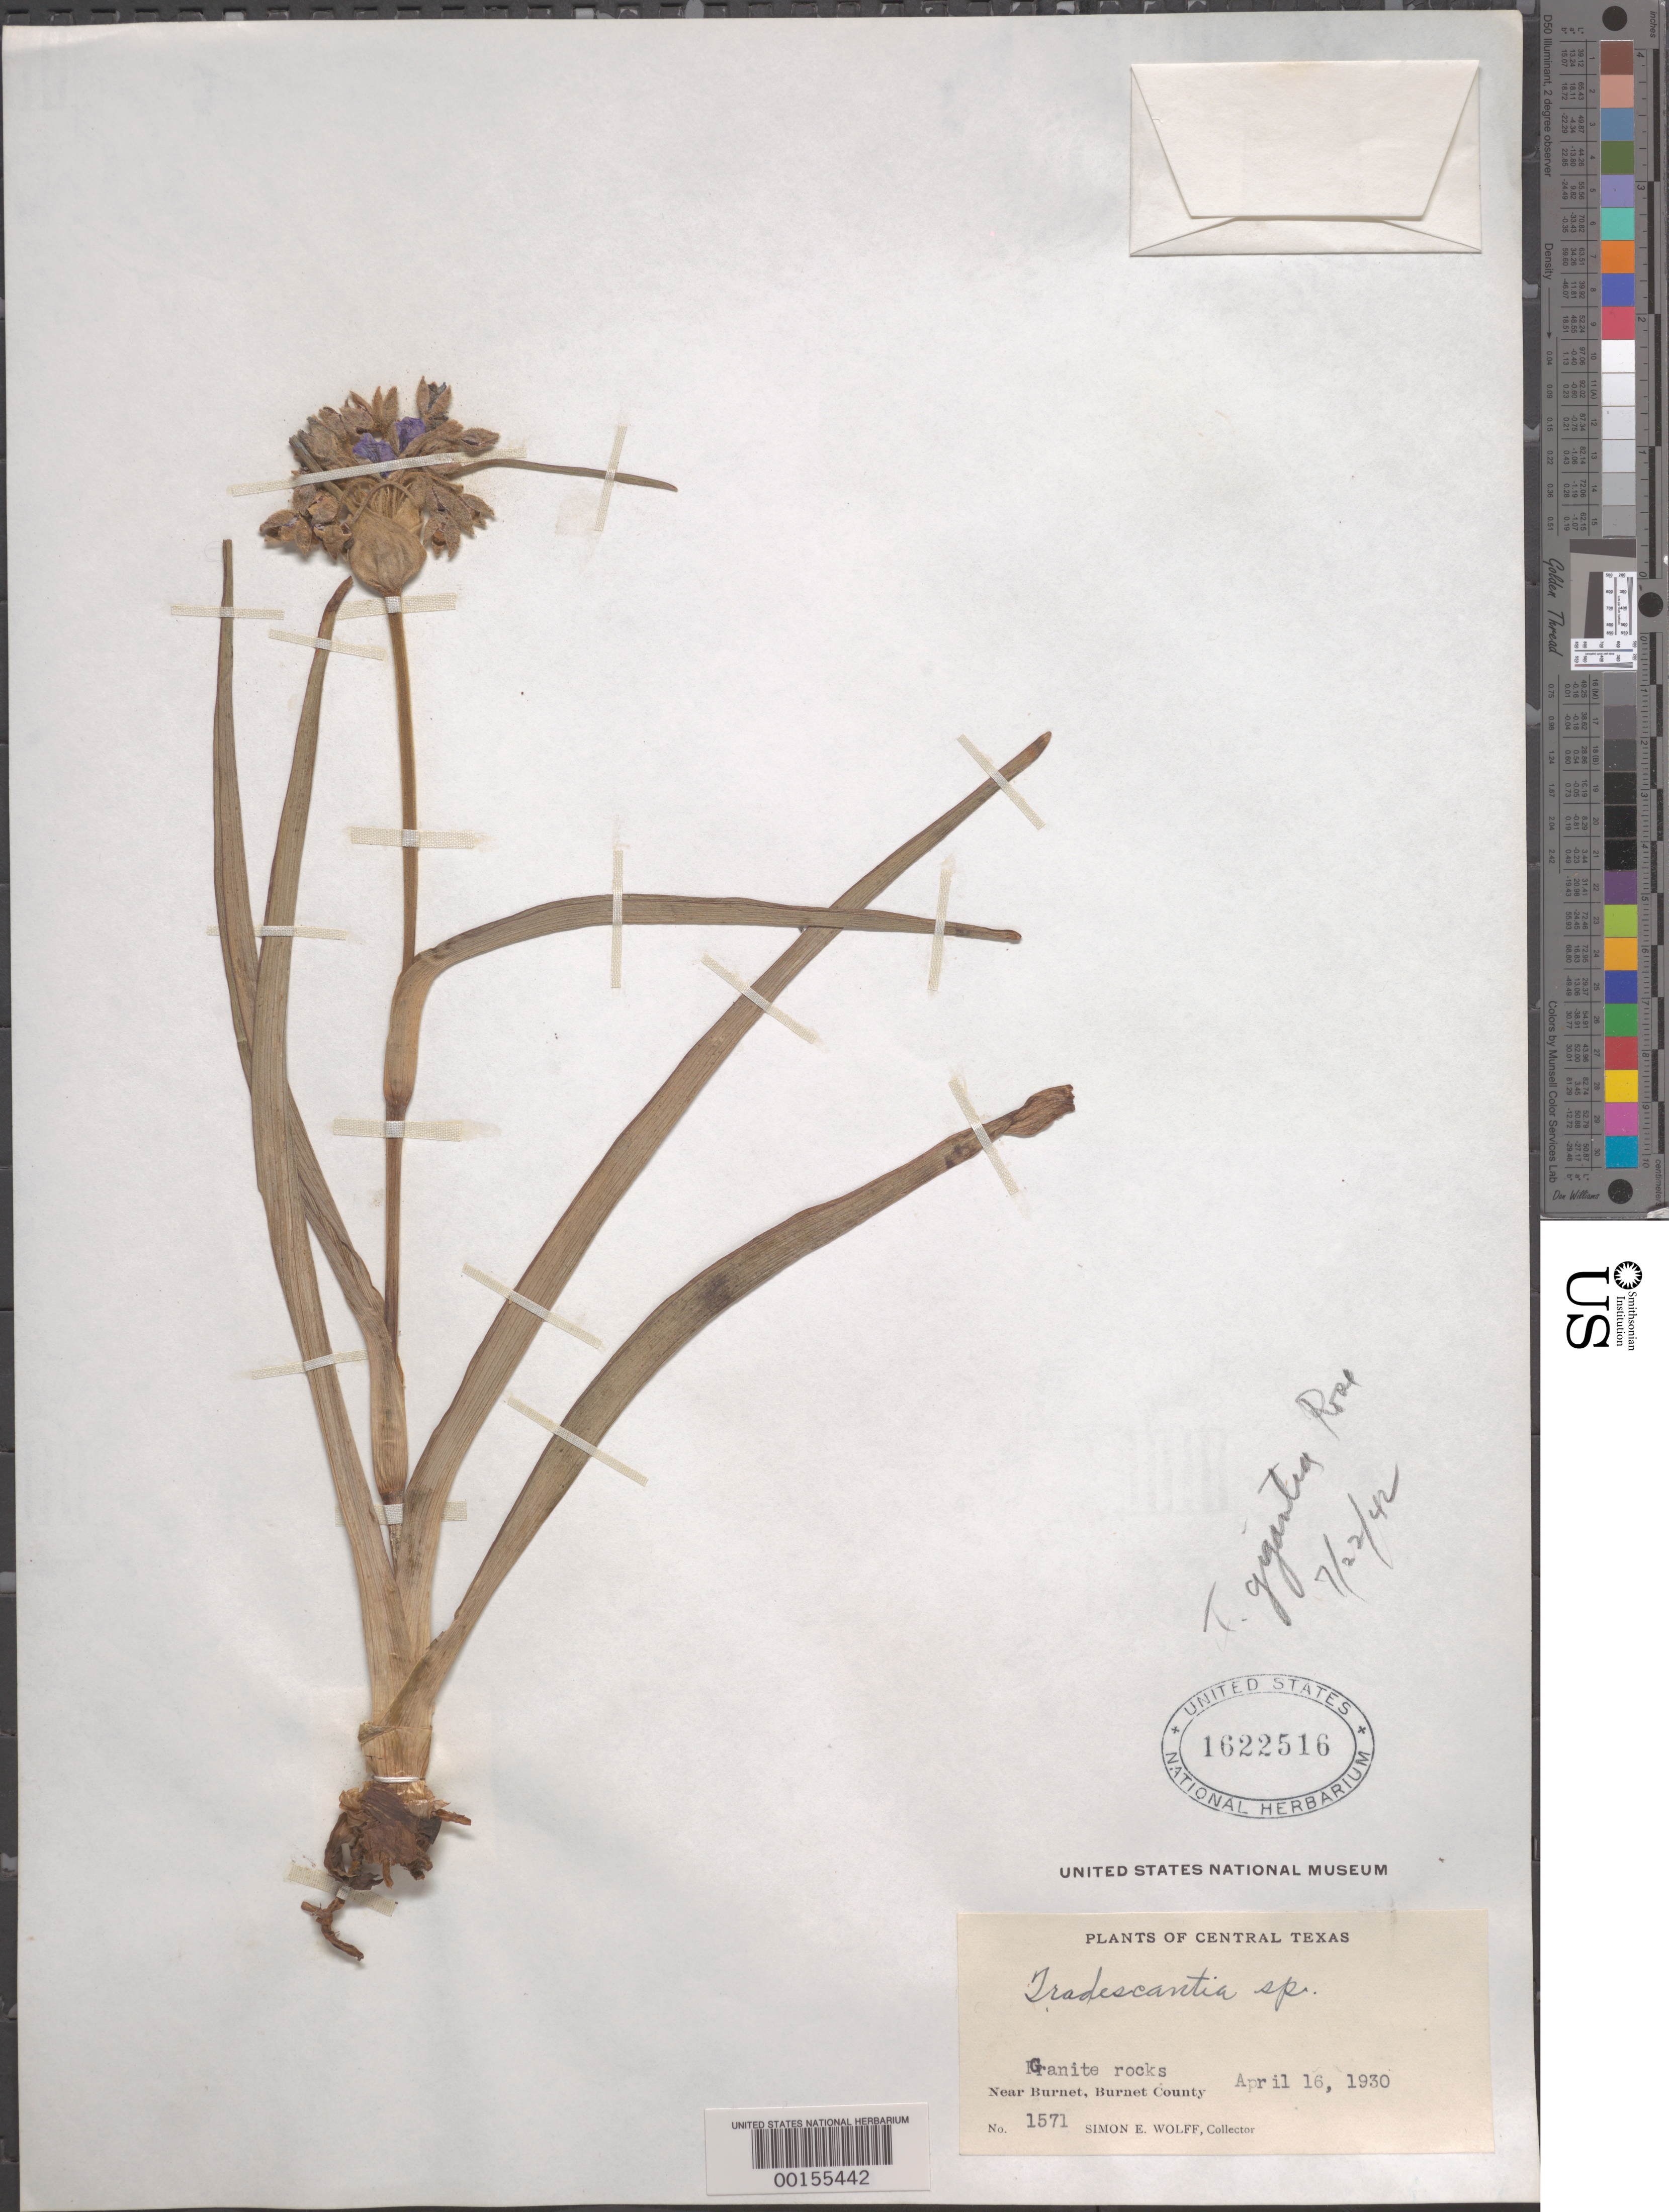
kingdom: Plantae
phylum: Tracheophyta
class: Liliopsida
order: Commelinales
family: Commelinaceae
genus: Tradescantia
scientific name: Tradescantia gigantea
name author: Rose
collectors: S. E. Wolff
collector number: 1571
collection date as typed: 16 Apr 1930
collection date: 1930-04-16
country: United States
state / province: Texas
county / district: Burnet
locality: Near Burnet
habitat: Granite rocks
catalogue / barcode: US 1622516